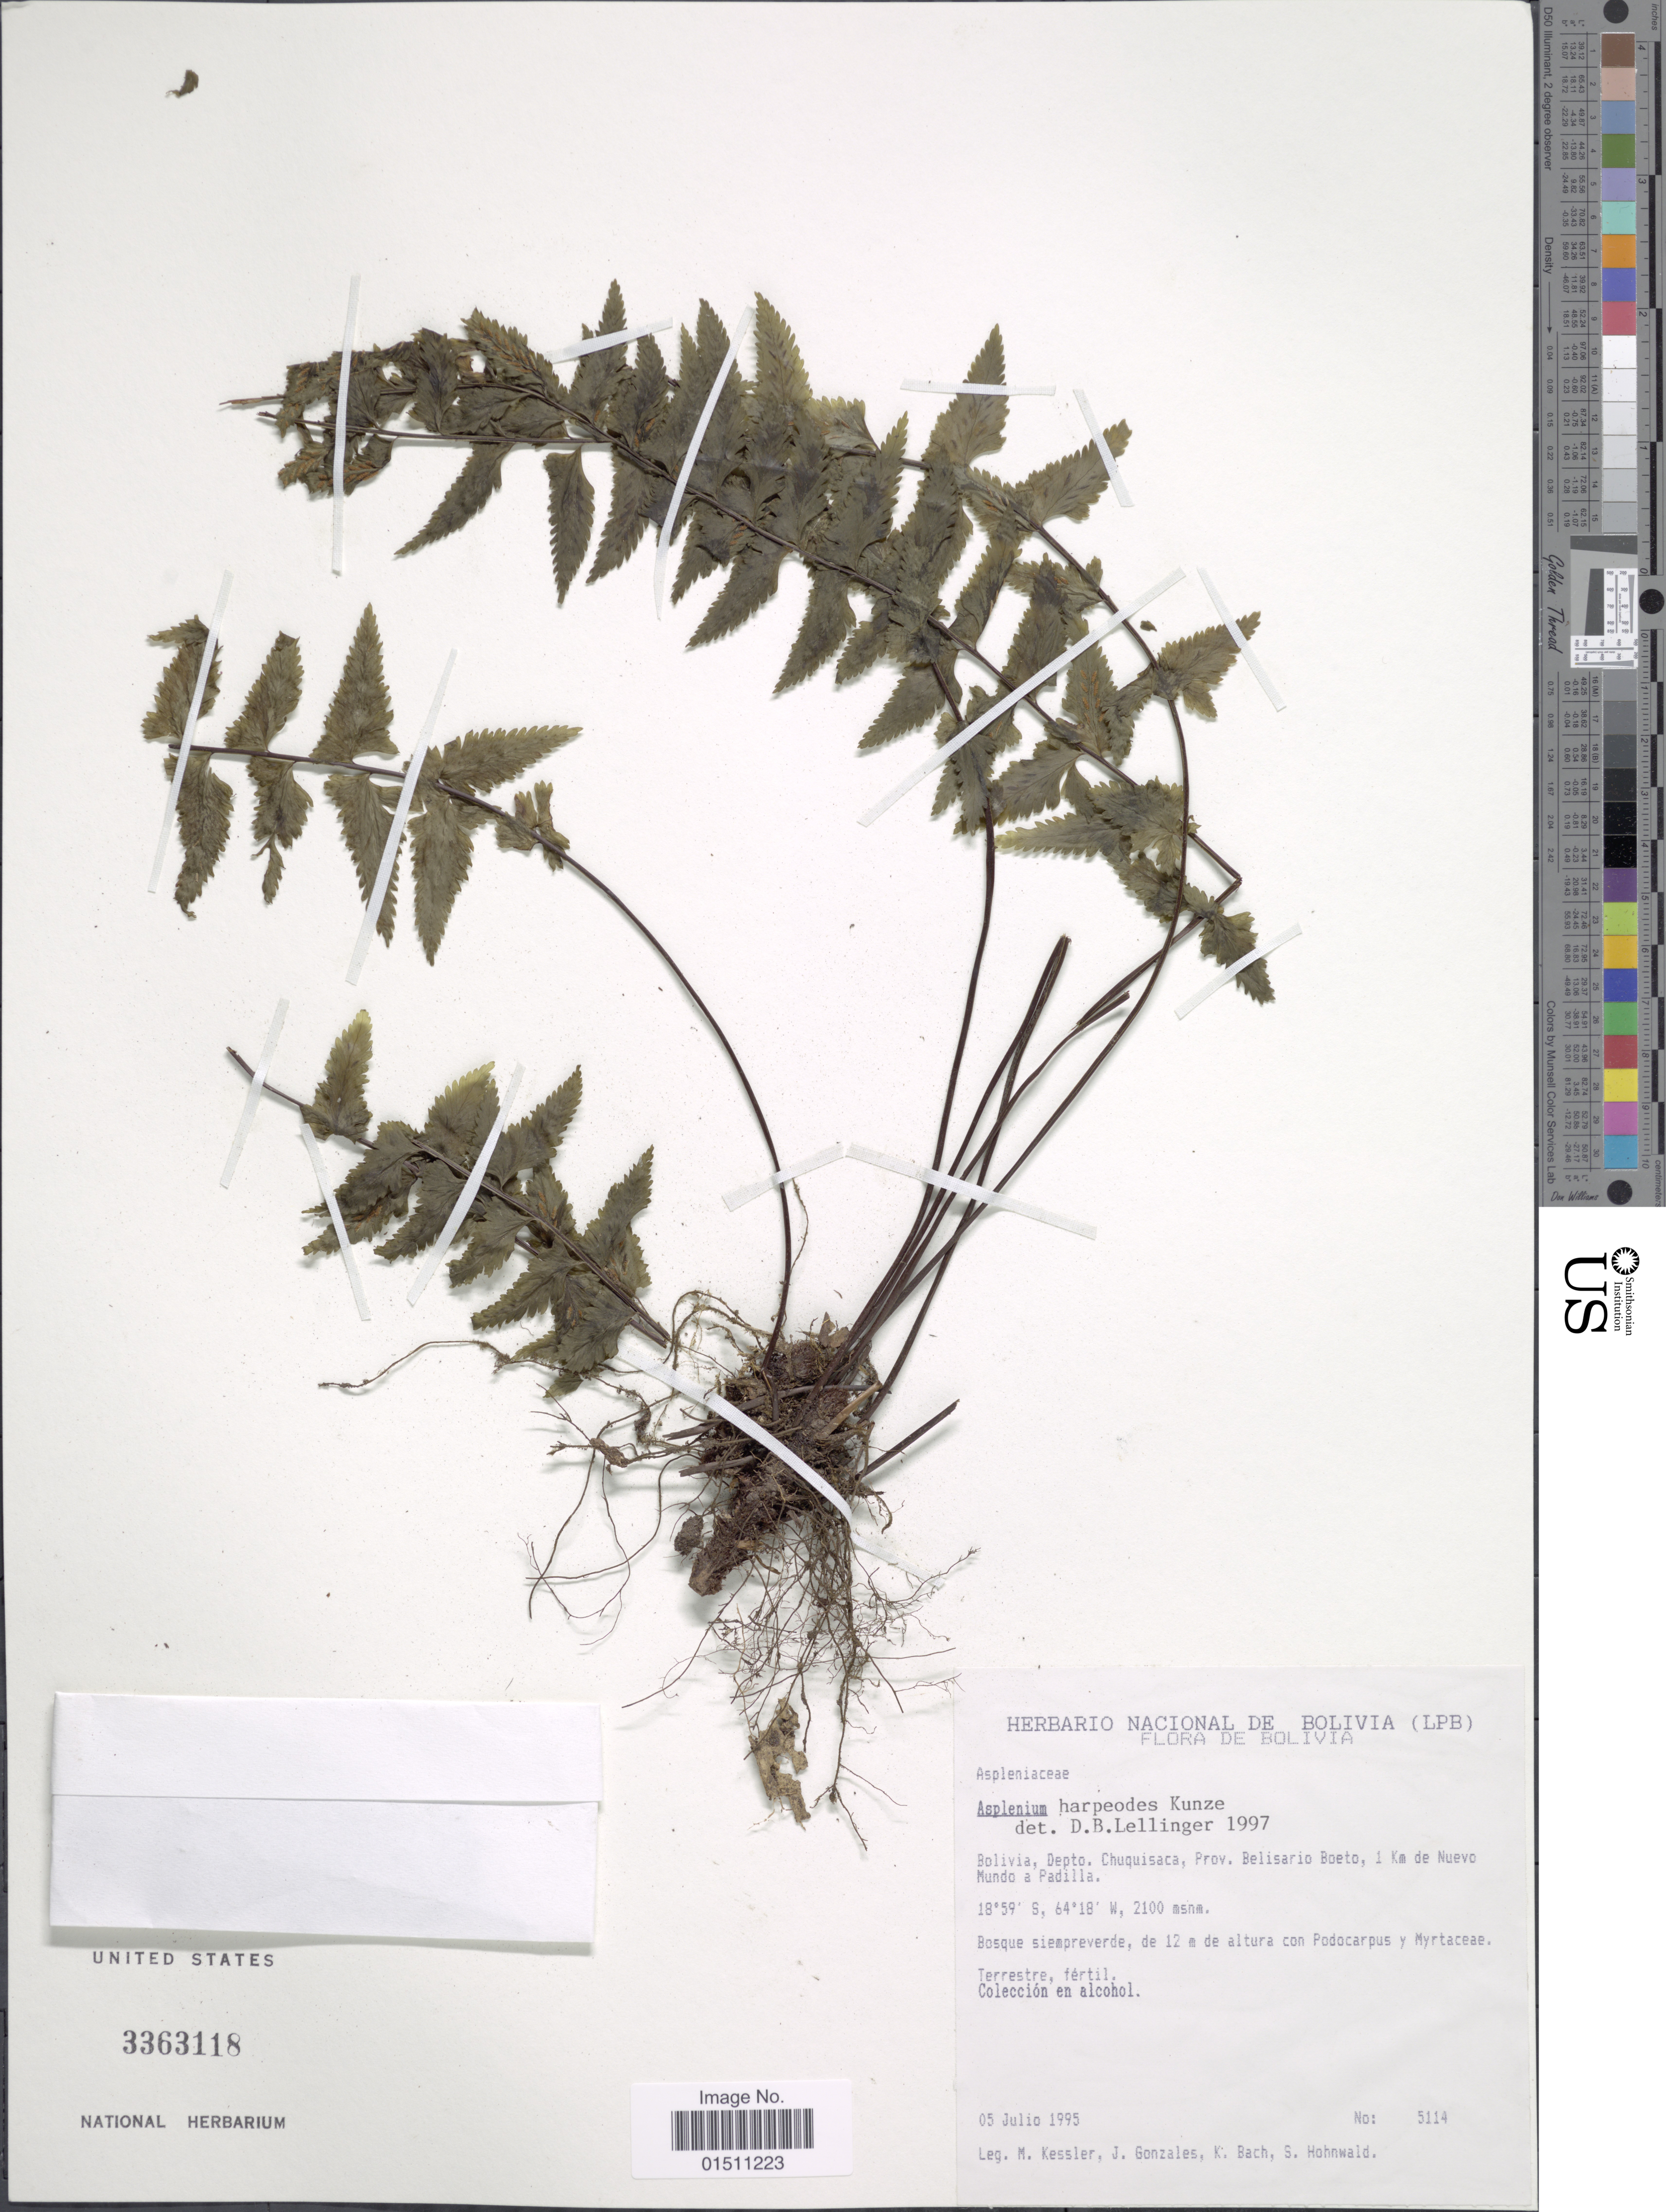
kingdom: Plantae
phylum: Tracheophyta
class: Polypodiopsida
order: Polypodiales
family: Aspleniaceae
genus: Asplenium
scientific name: Asplenium harpeodes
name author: Kunze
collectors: M. Kessler, J. Gonzales, K. Bach & S. Hohnwald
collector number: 5114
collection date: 1995-07-05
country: Bolivia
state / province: Chuquisaca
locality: Bolivia, Depto. Chuquisaca, Prov. Belisario Boeto, 1 Km de Nuevo Mundo a Padilla.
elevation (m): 2100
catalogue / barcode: US 3363118